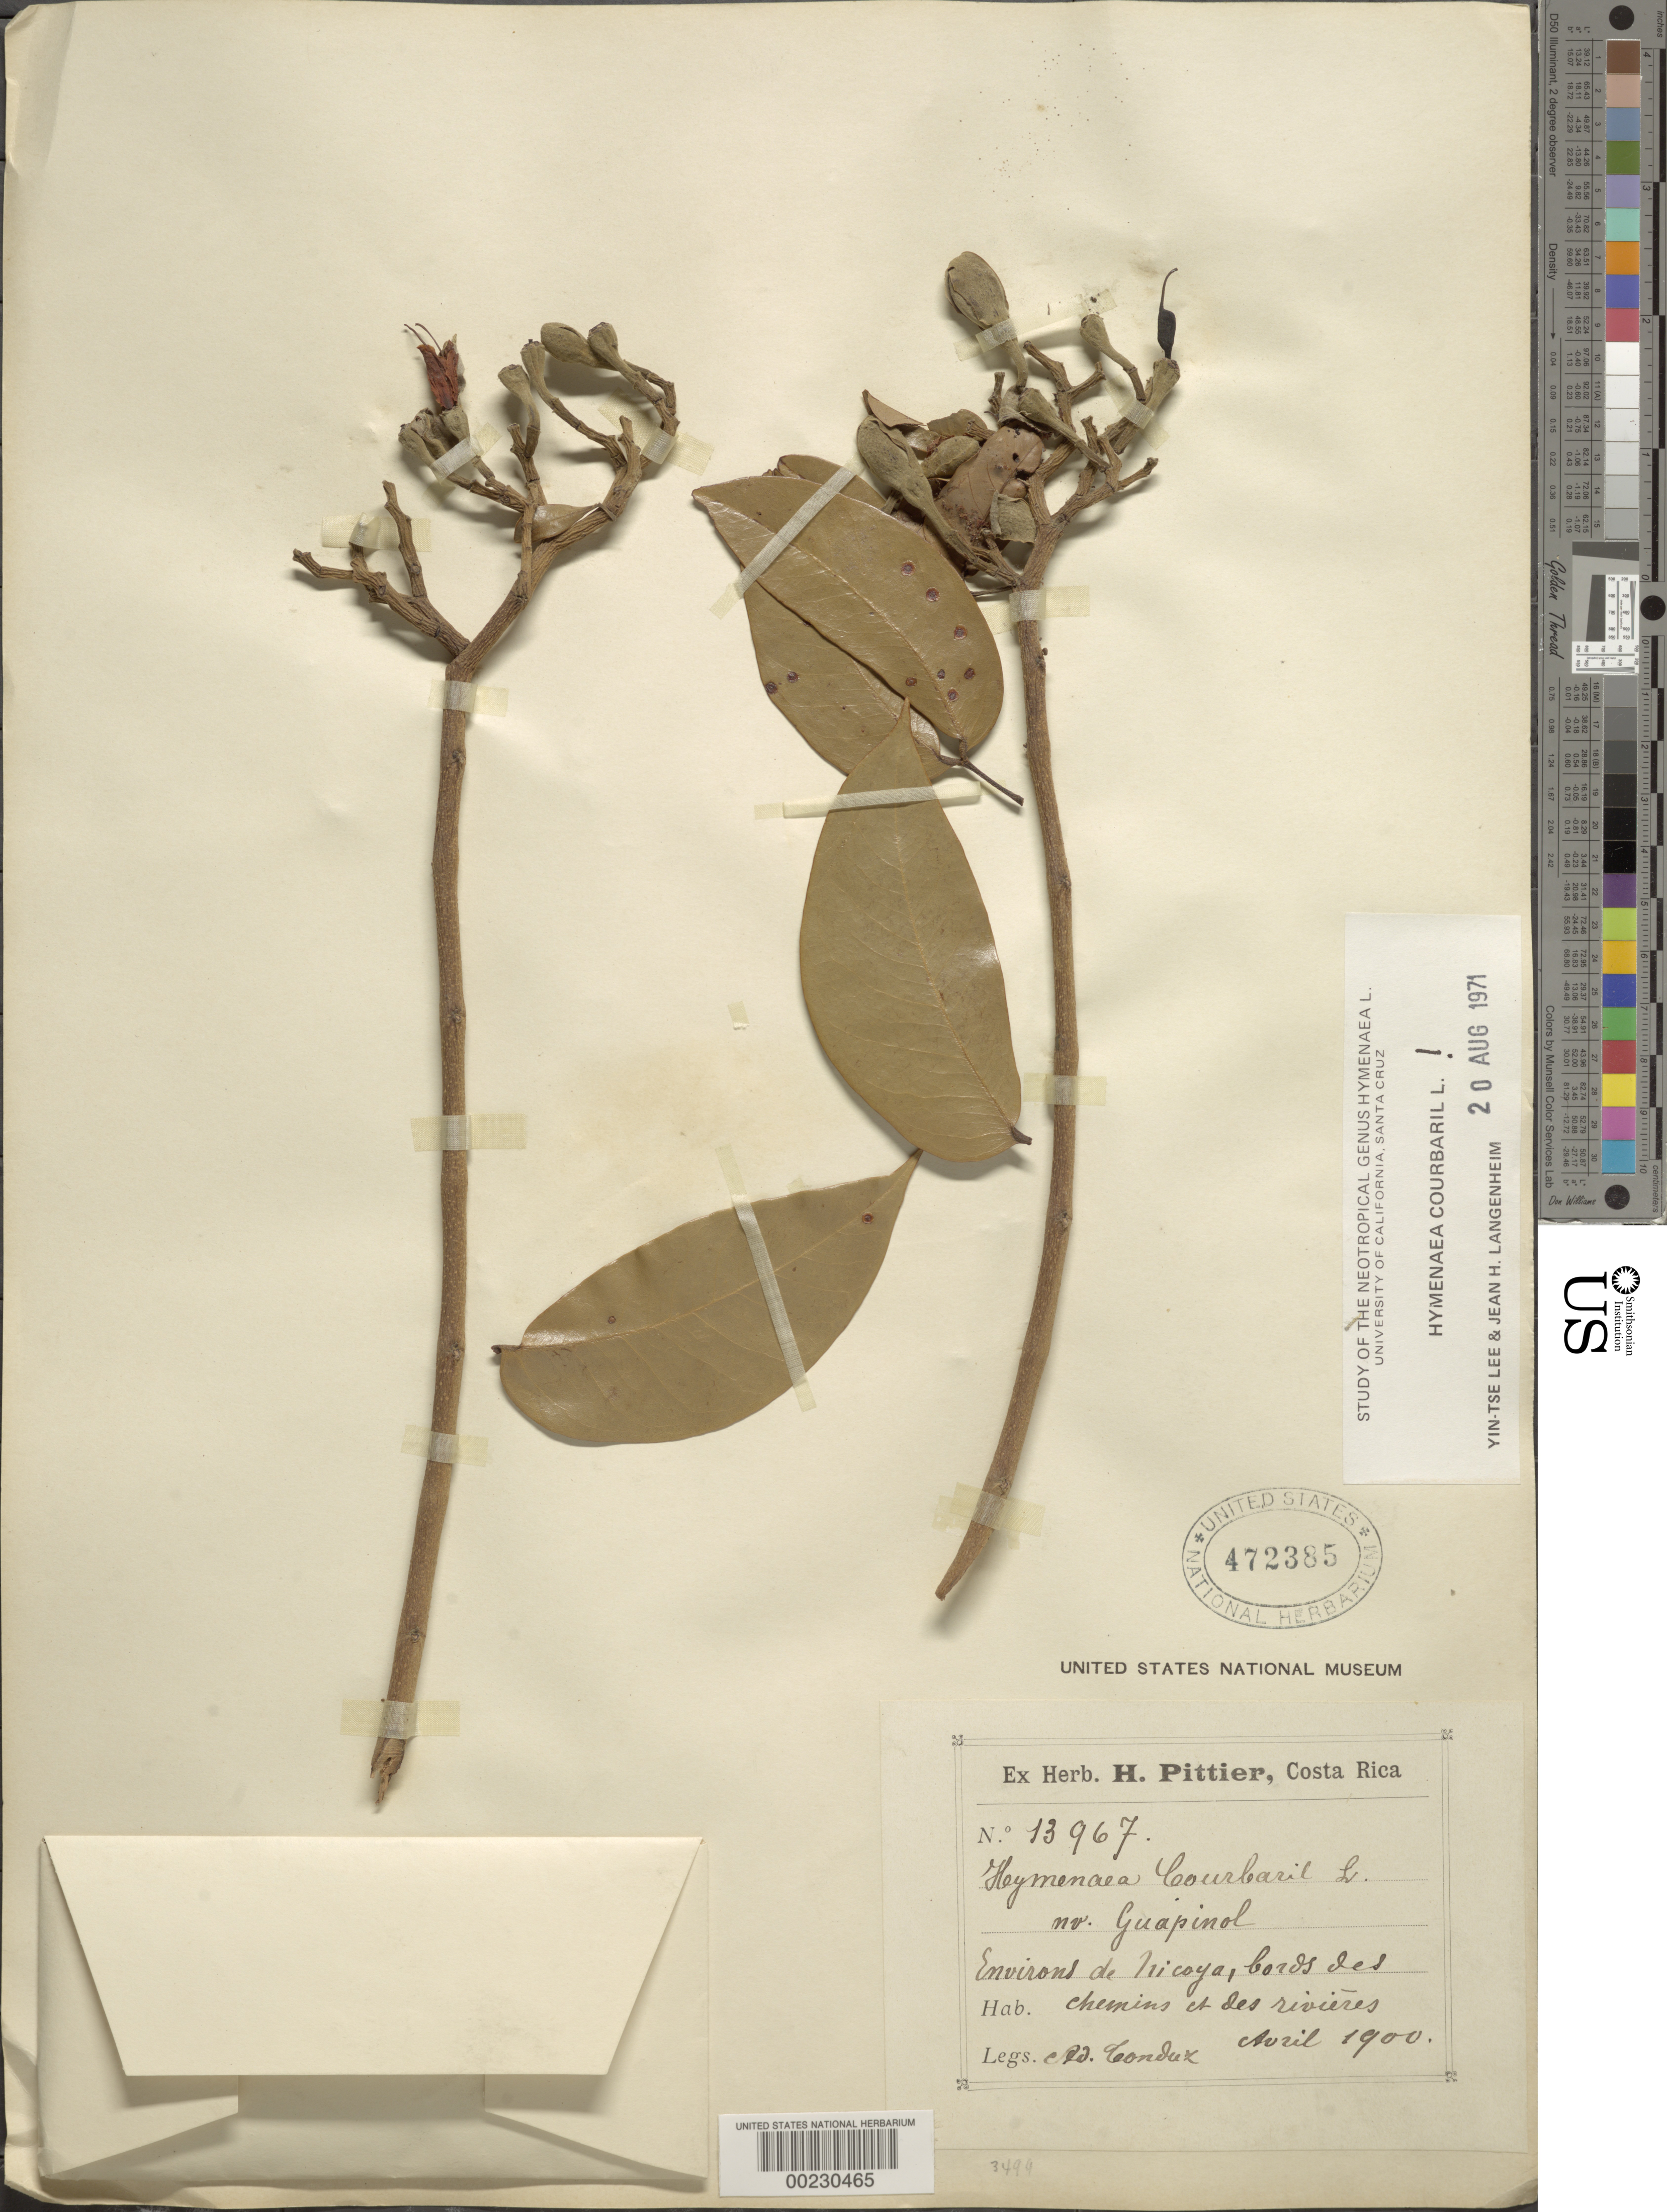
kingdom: Plantae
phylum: Tracheophyta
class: Magnoliopsida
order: Fabales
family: Fabaceae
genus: Hymenaea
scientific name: Hymenaea courbaril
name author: L.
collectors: A. Tonduz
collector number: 13967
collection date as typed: Apr 1900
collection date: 1900-04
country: Costa Rica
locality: Vicinity of Nicoya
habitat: Bank of river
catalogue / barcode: US 472385